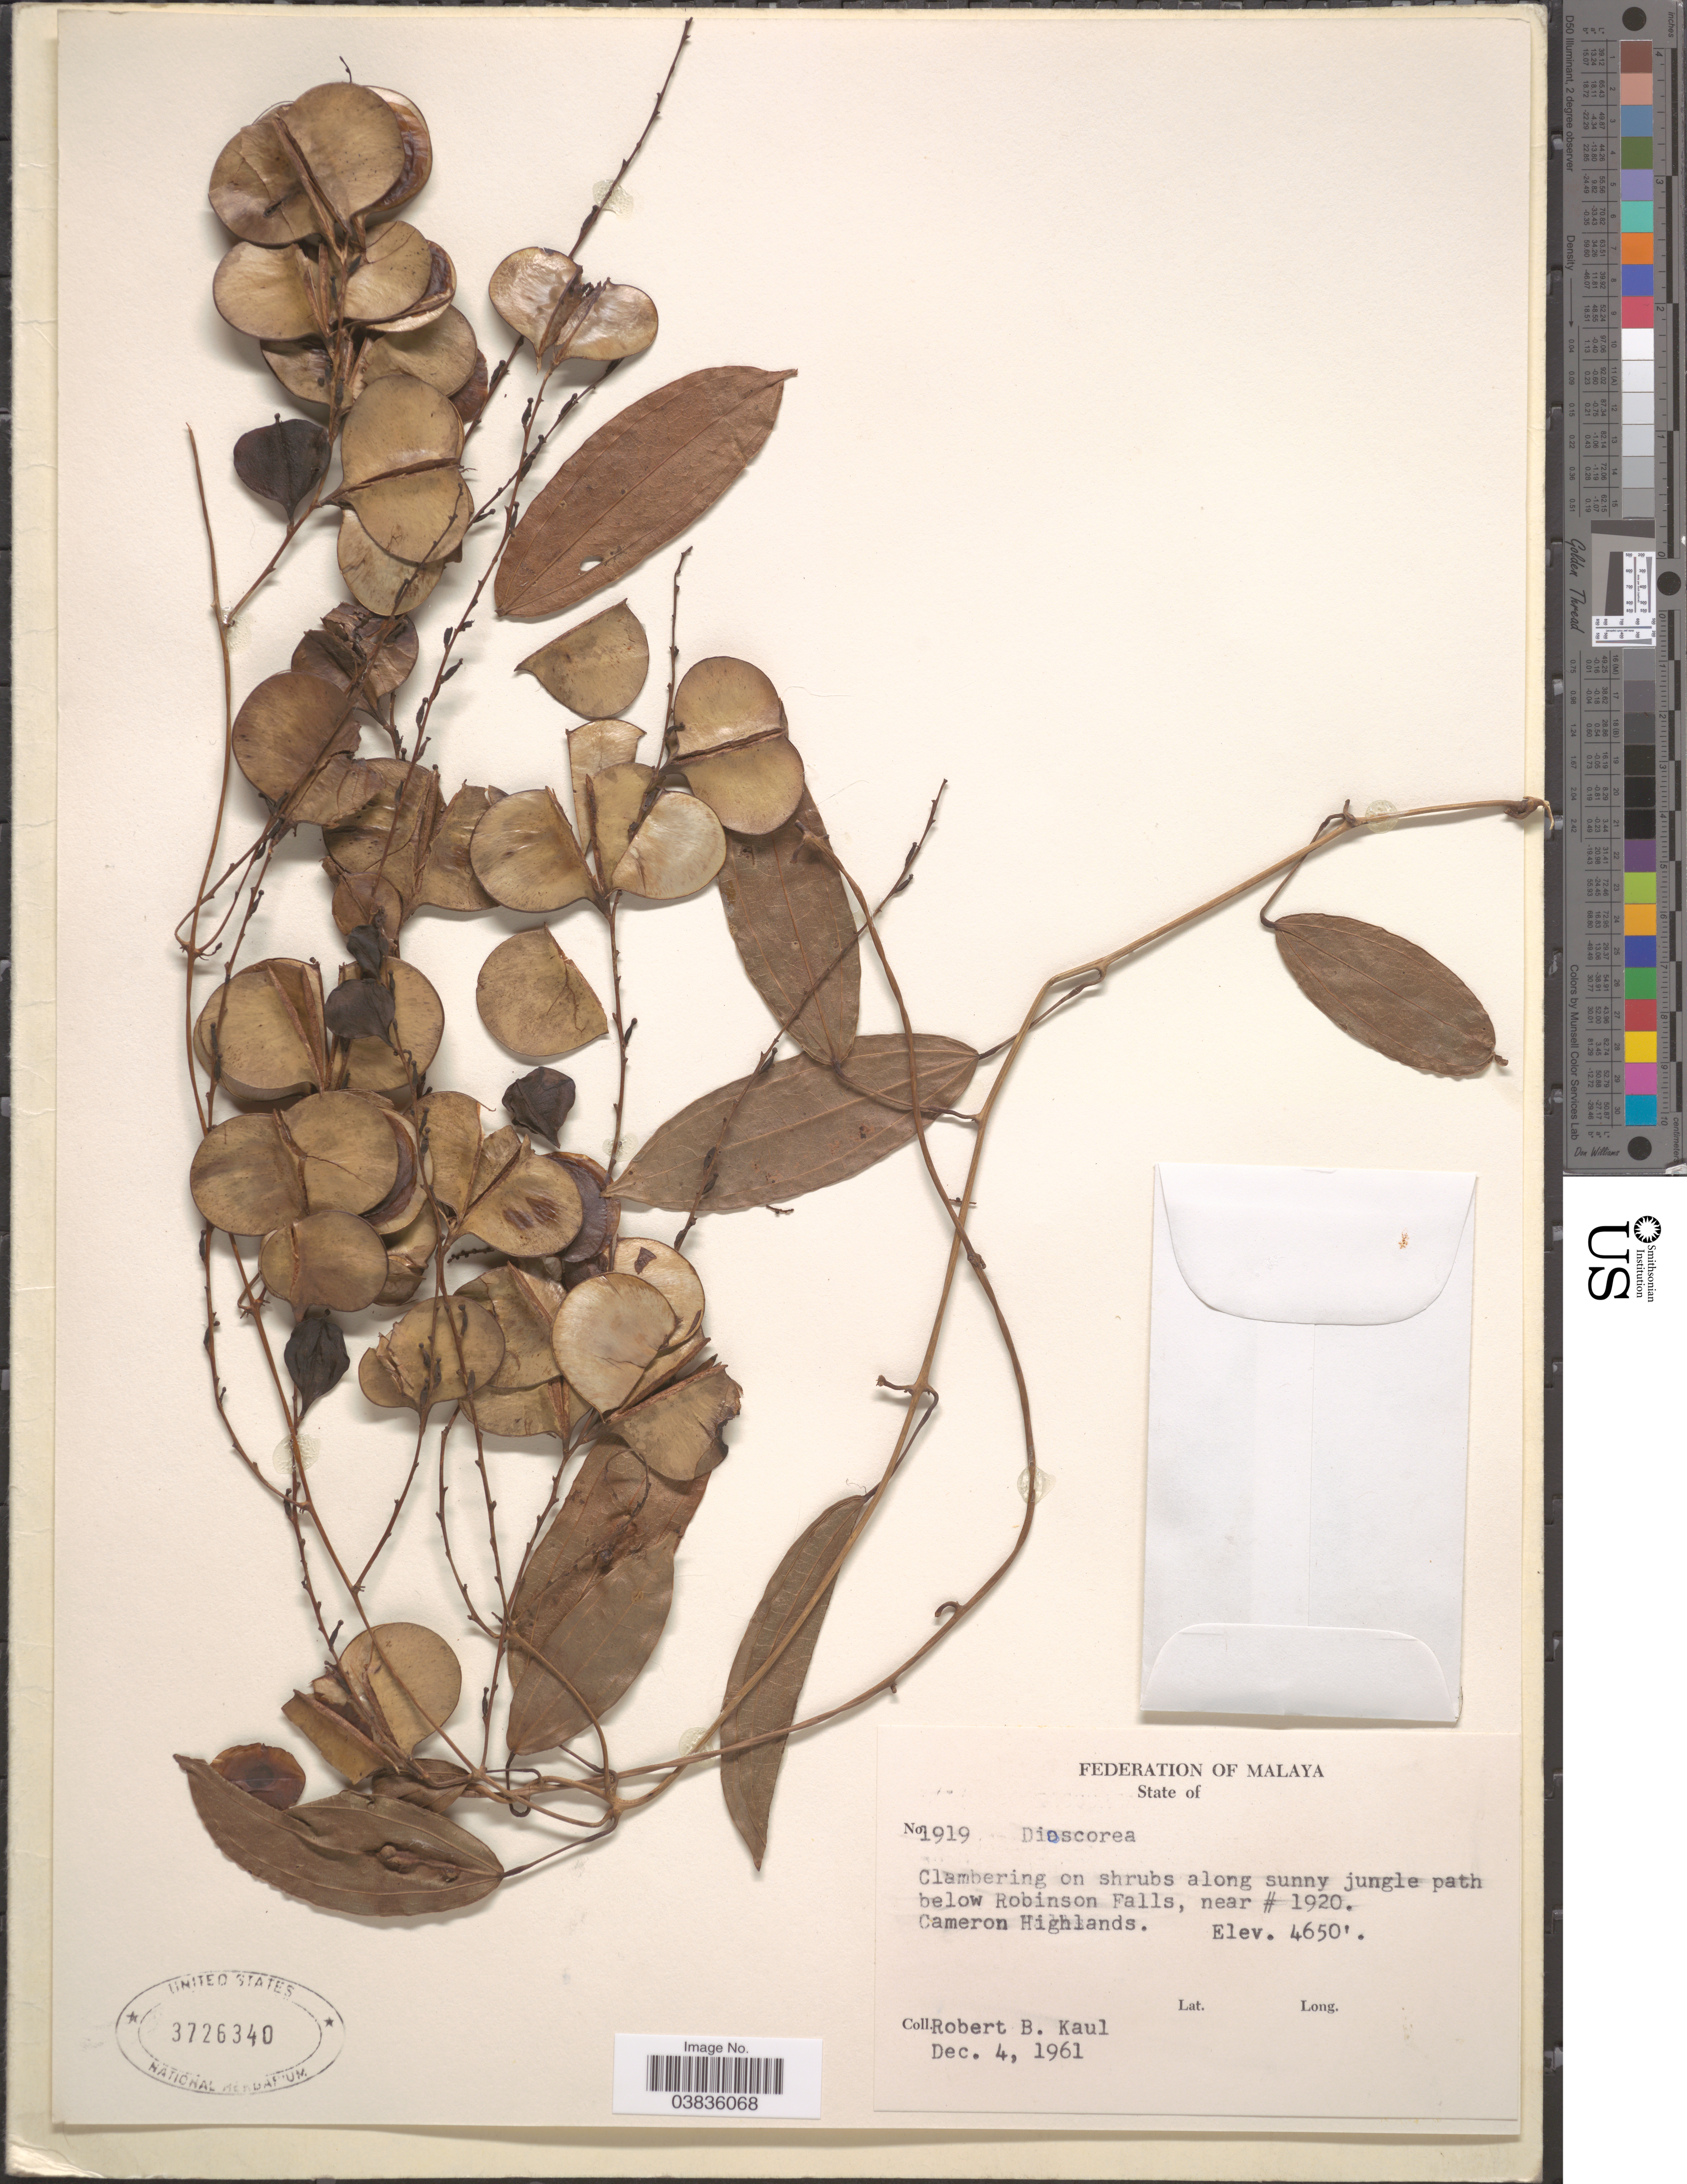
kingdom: Plantae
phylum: Tracheophyta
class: Liliopsida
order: Dioscoreales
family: Dioscoreaceae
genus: Dioscorea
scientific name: Dioscorea sp.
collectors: R. Kaul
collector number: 1919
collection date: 1961-12-04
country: Malaysia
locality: Federation of Malaya. Along sunny jungle path below Robinson Falls, near # 1920. Cameron Highlands.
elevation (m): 1417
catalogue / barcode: US 3726340